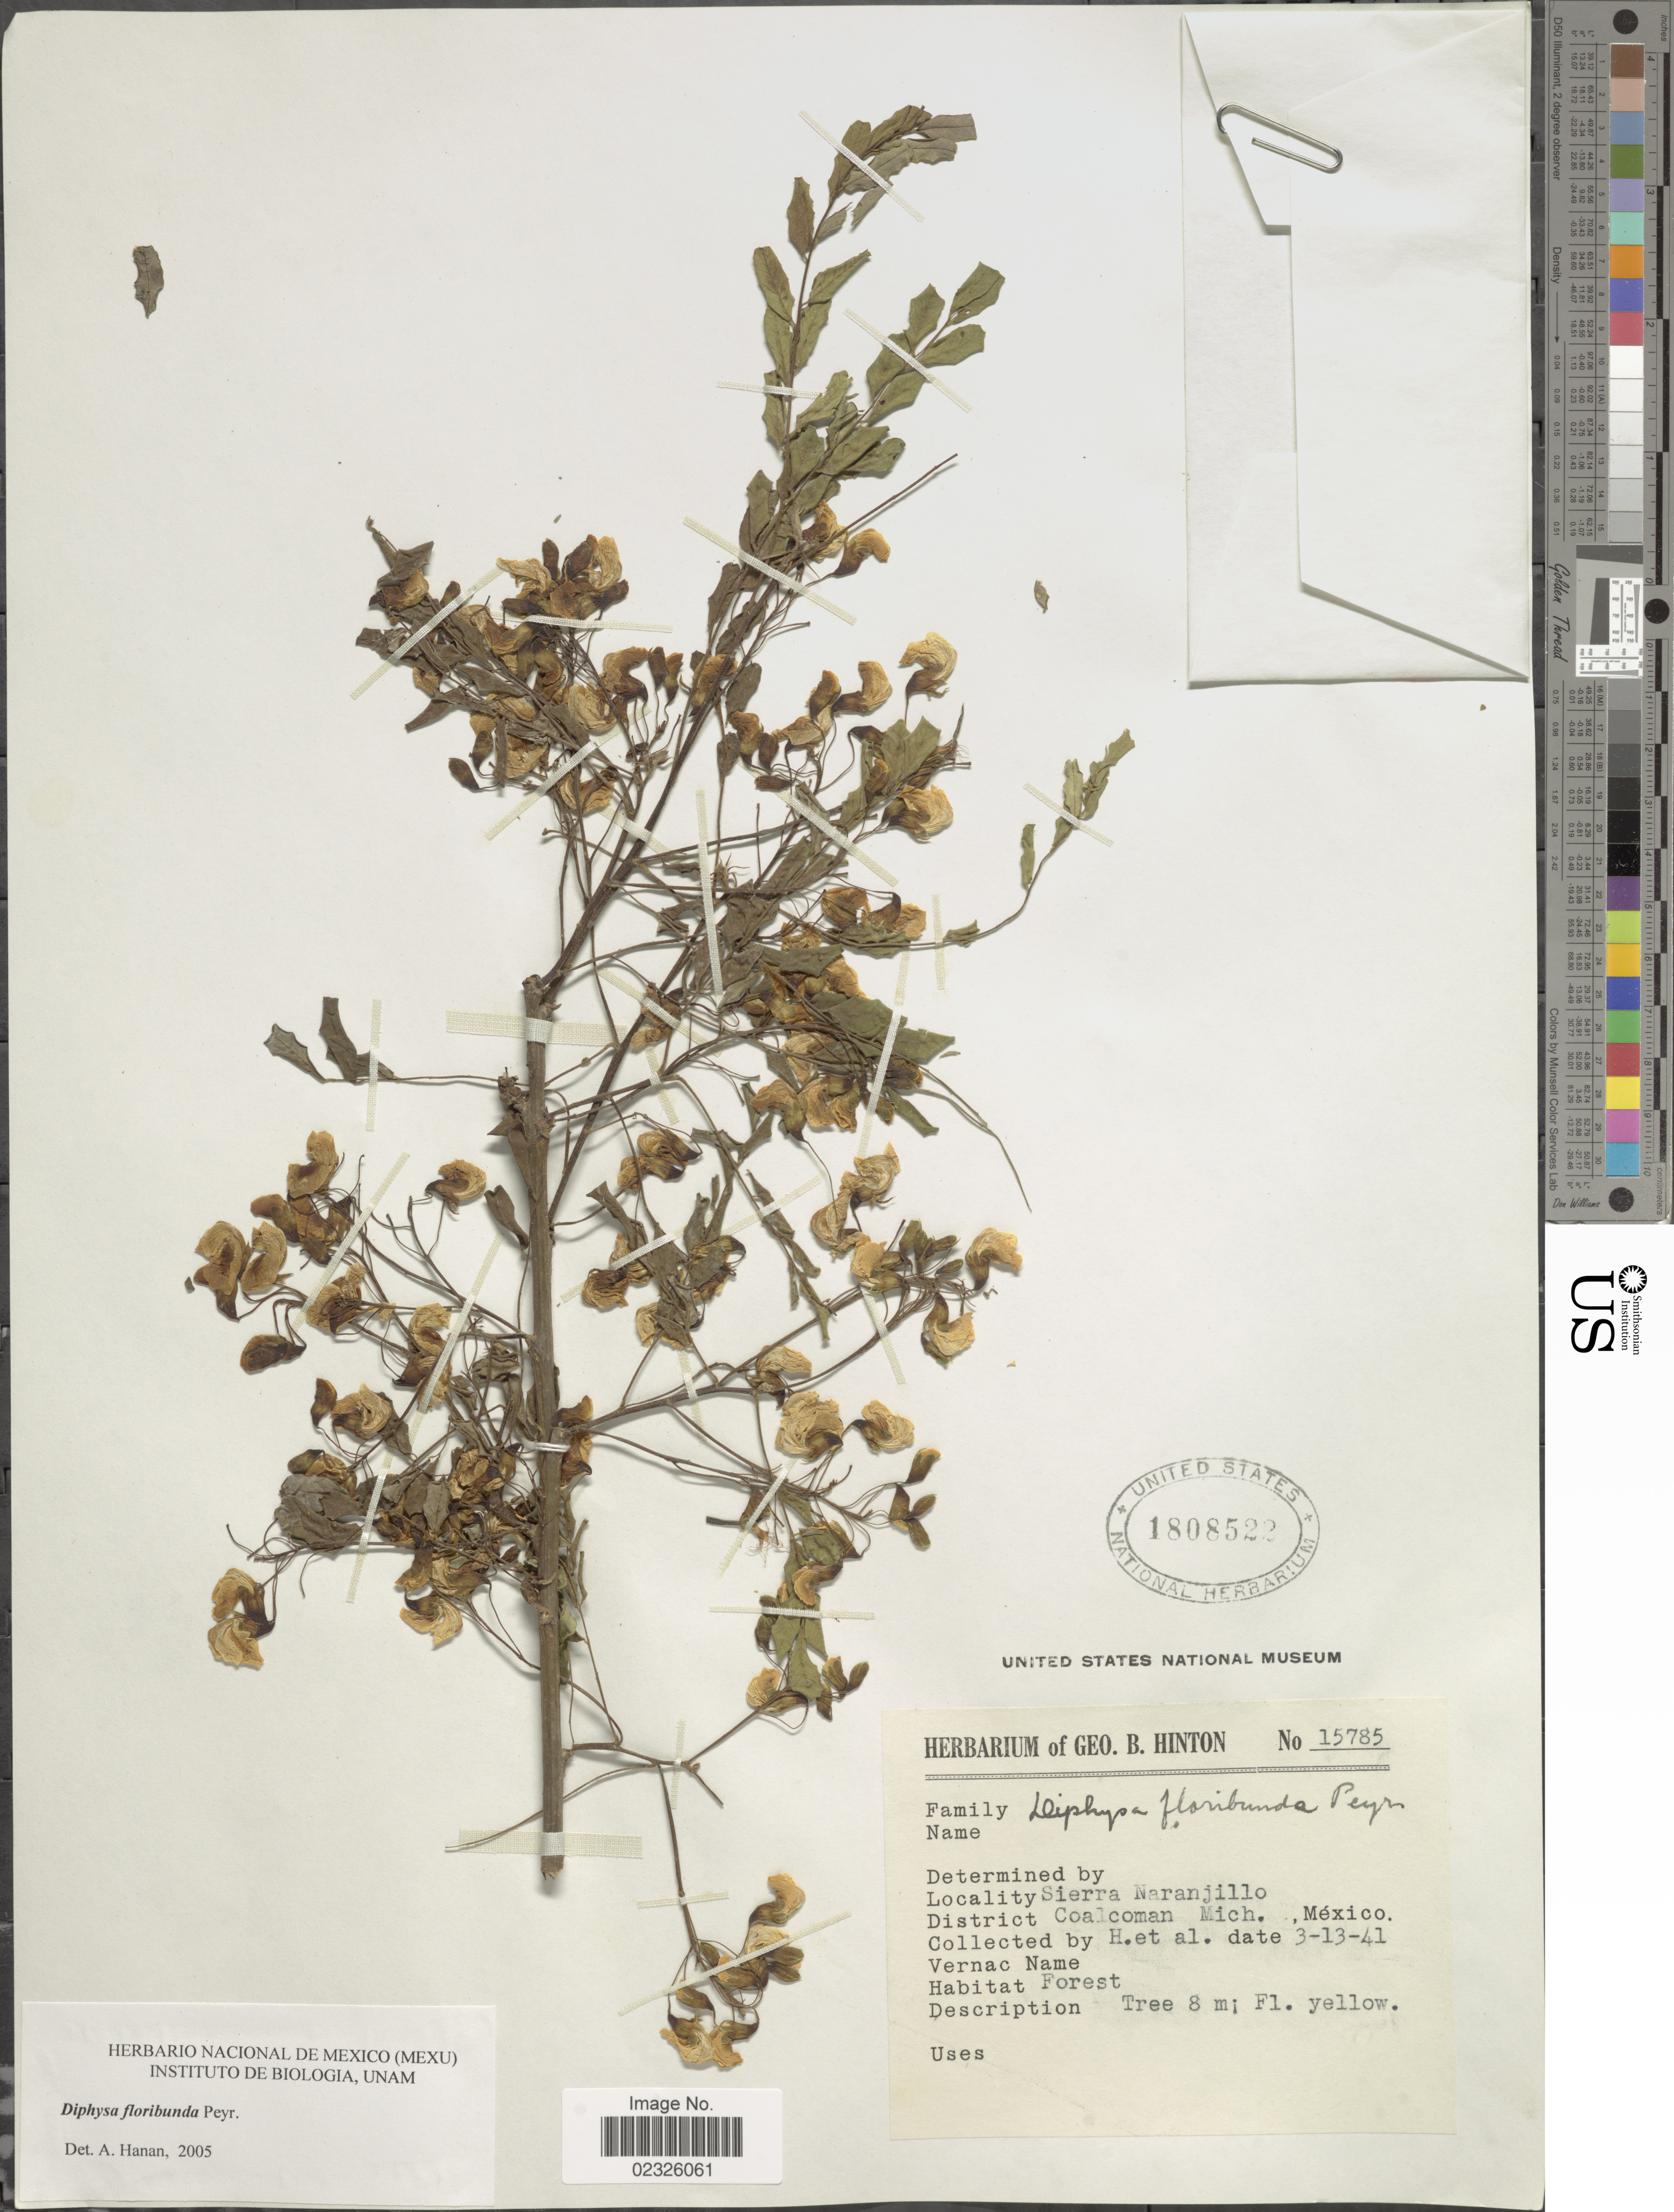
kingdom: Plantae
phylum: Tracheophyta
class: Magnoliopsida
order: Fabales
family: Fabaceae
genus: Diphysa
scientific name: Diphysa floribunda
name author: Peyr.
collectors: G. B. Hinton & et al.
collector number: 15785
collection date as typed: Transcribed d/m/y: 13/3/41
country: Mexico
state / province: Michoacán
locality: Sierra Narankillo, District Coalcoman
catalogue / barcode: US 1808522